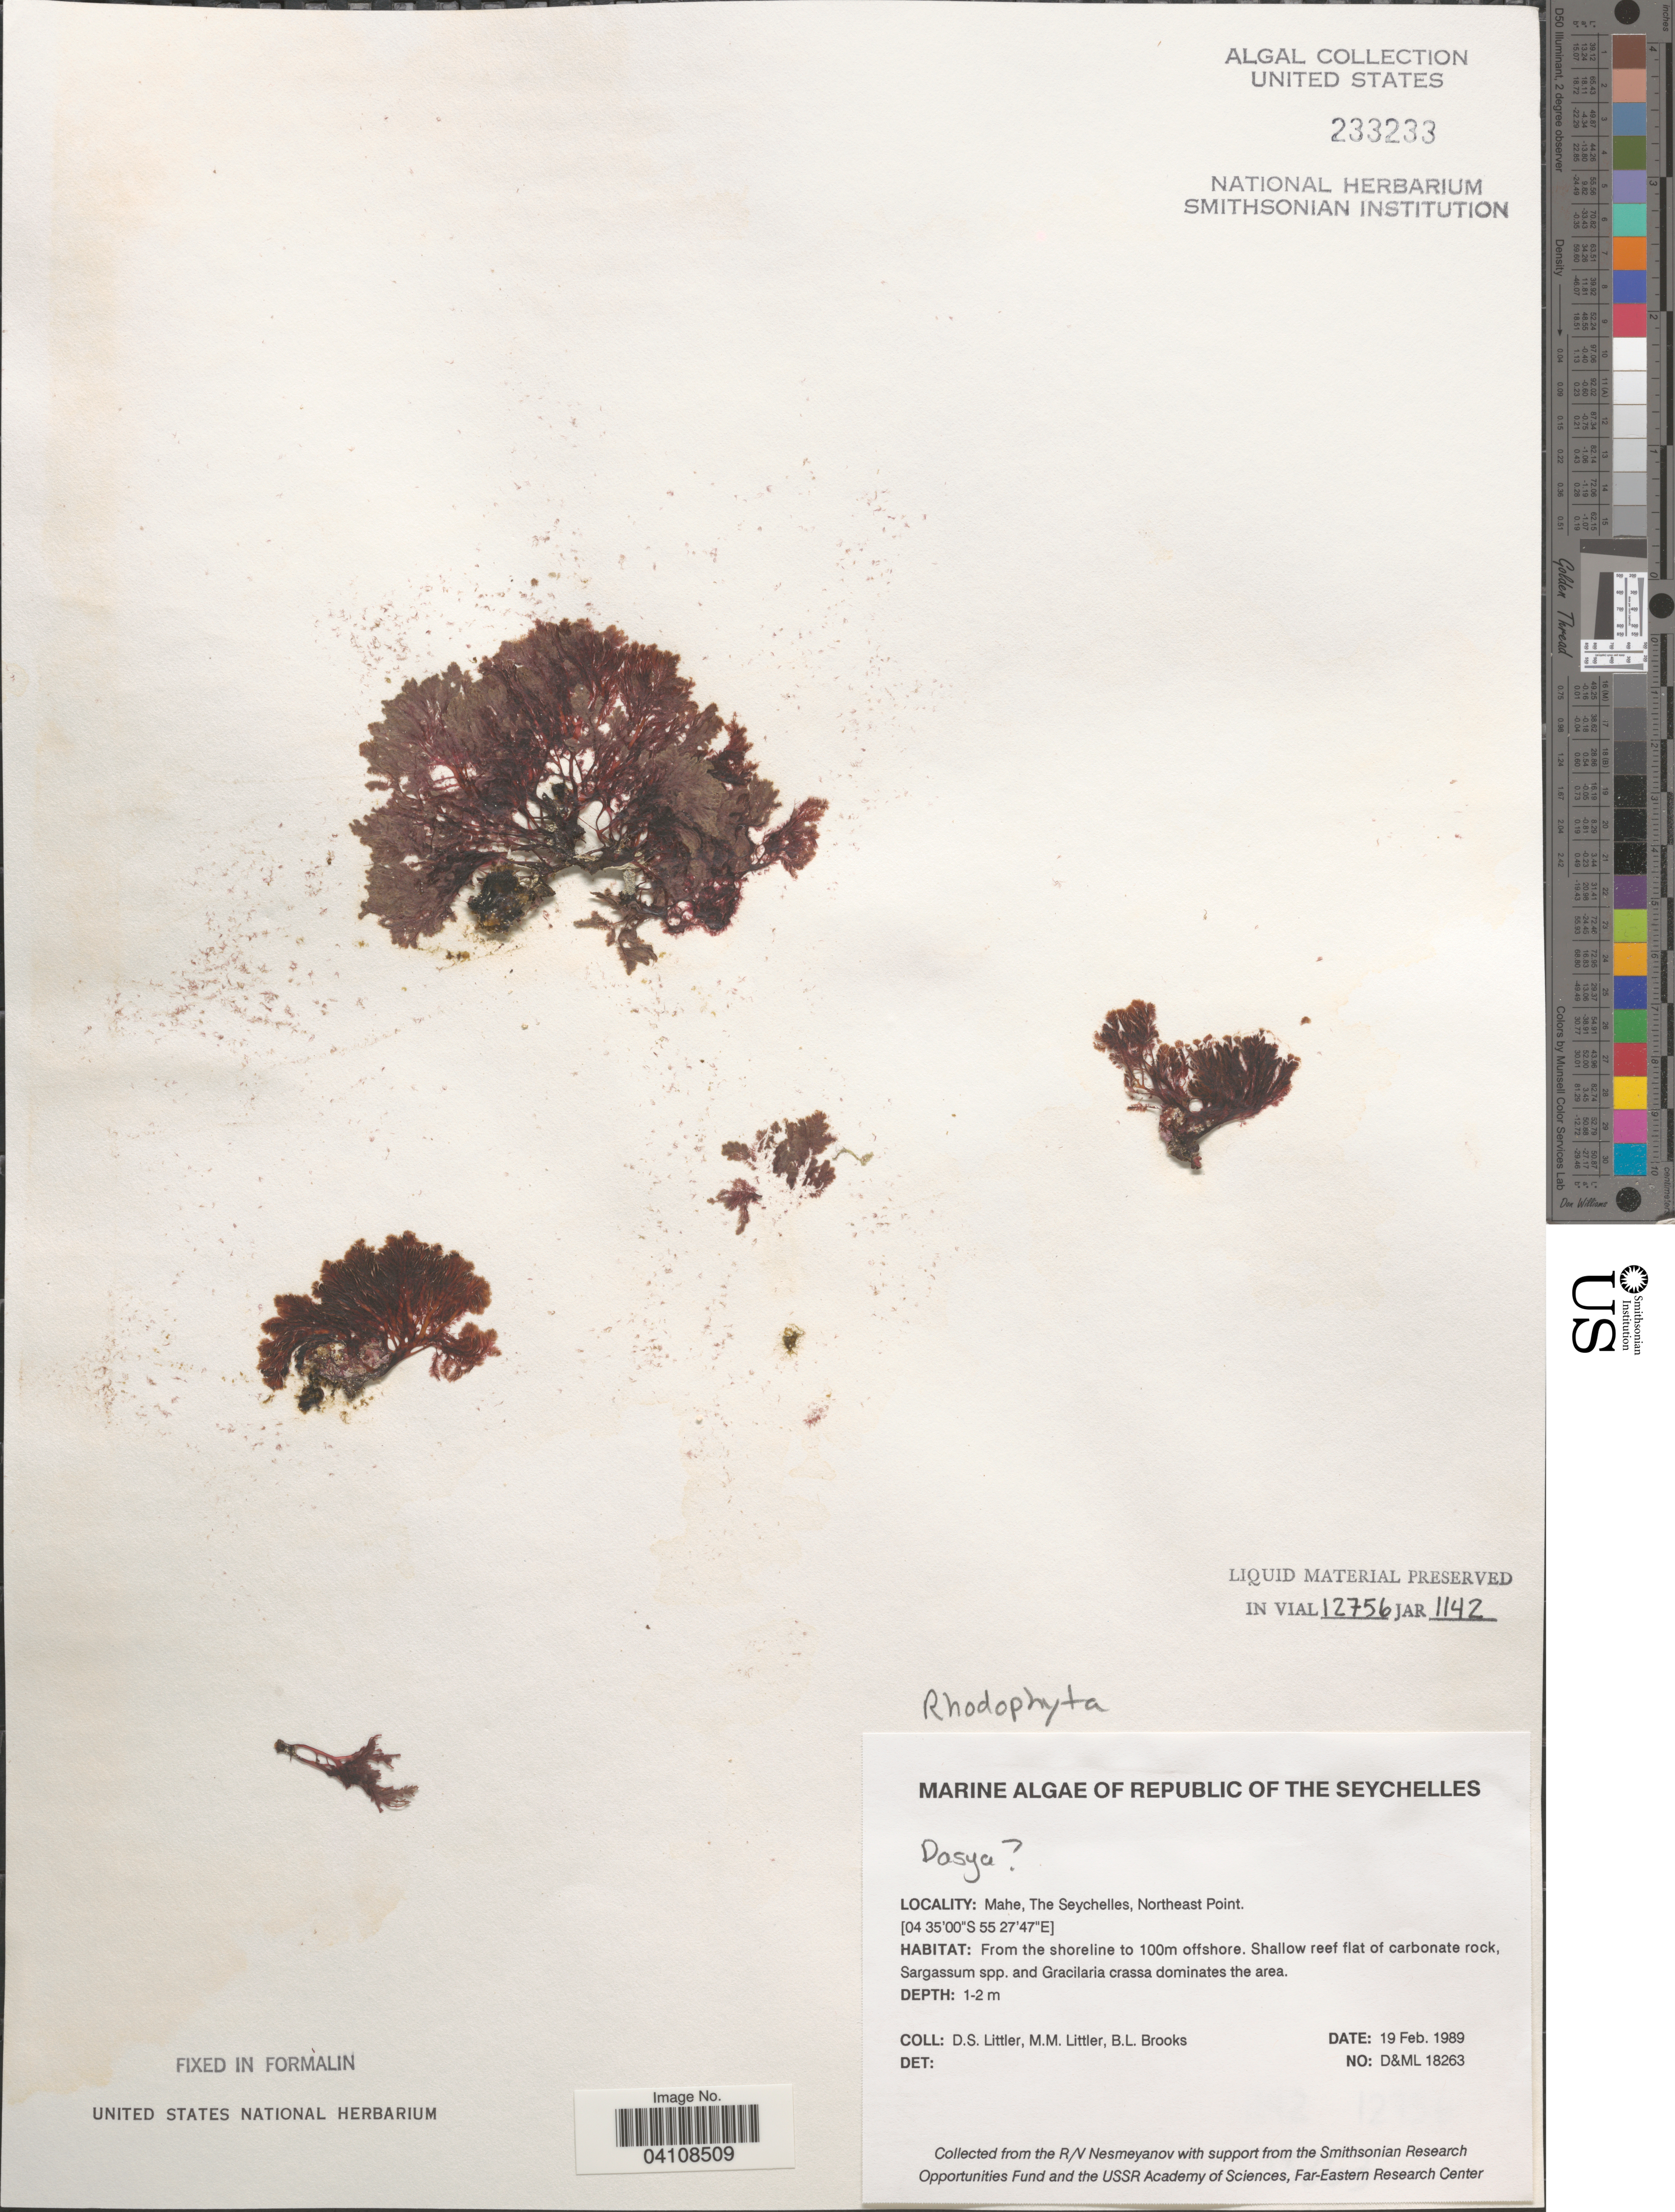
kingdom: Plantae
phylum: Rhodophyta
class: Florideophyceae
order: Ceramiales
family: Dasyaceae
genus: Dasya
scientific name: Dasya sp.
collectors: D. S. Littler & B. Brooks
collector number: D&ML18263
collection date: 1989-02-19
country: Seychelles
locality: Republic of The Seychelles. Mahe, Northeast Point. From the shoreline to 100m offshore.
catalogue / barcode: US 233233